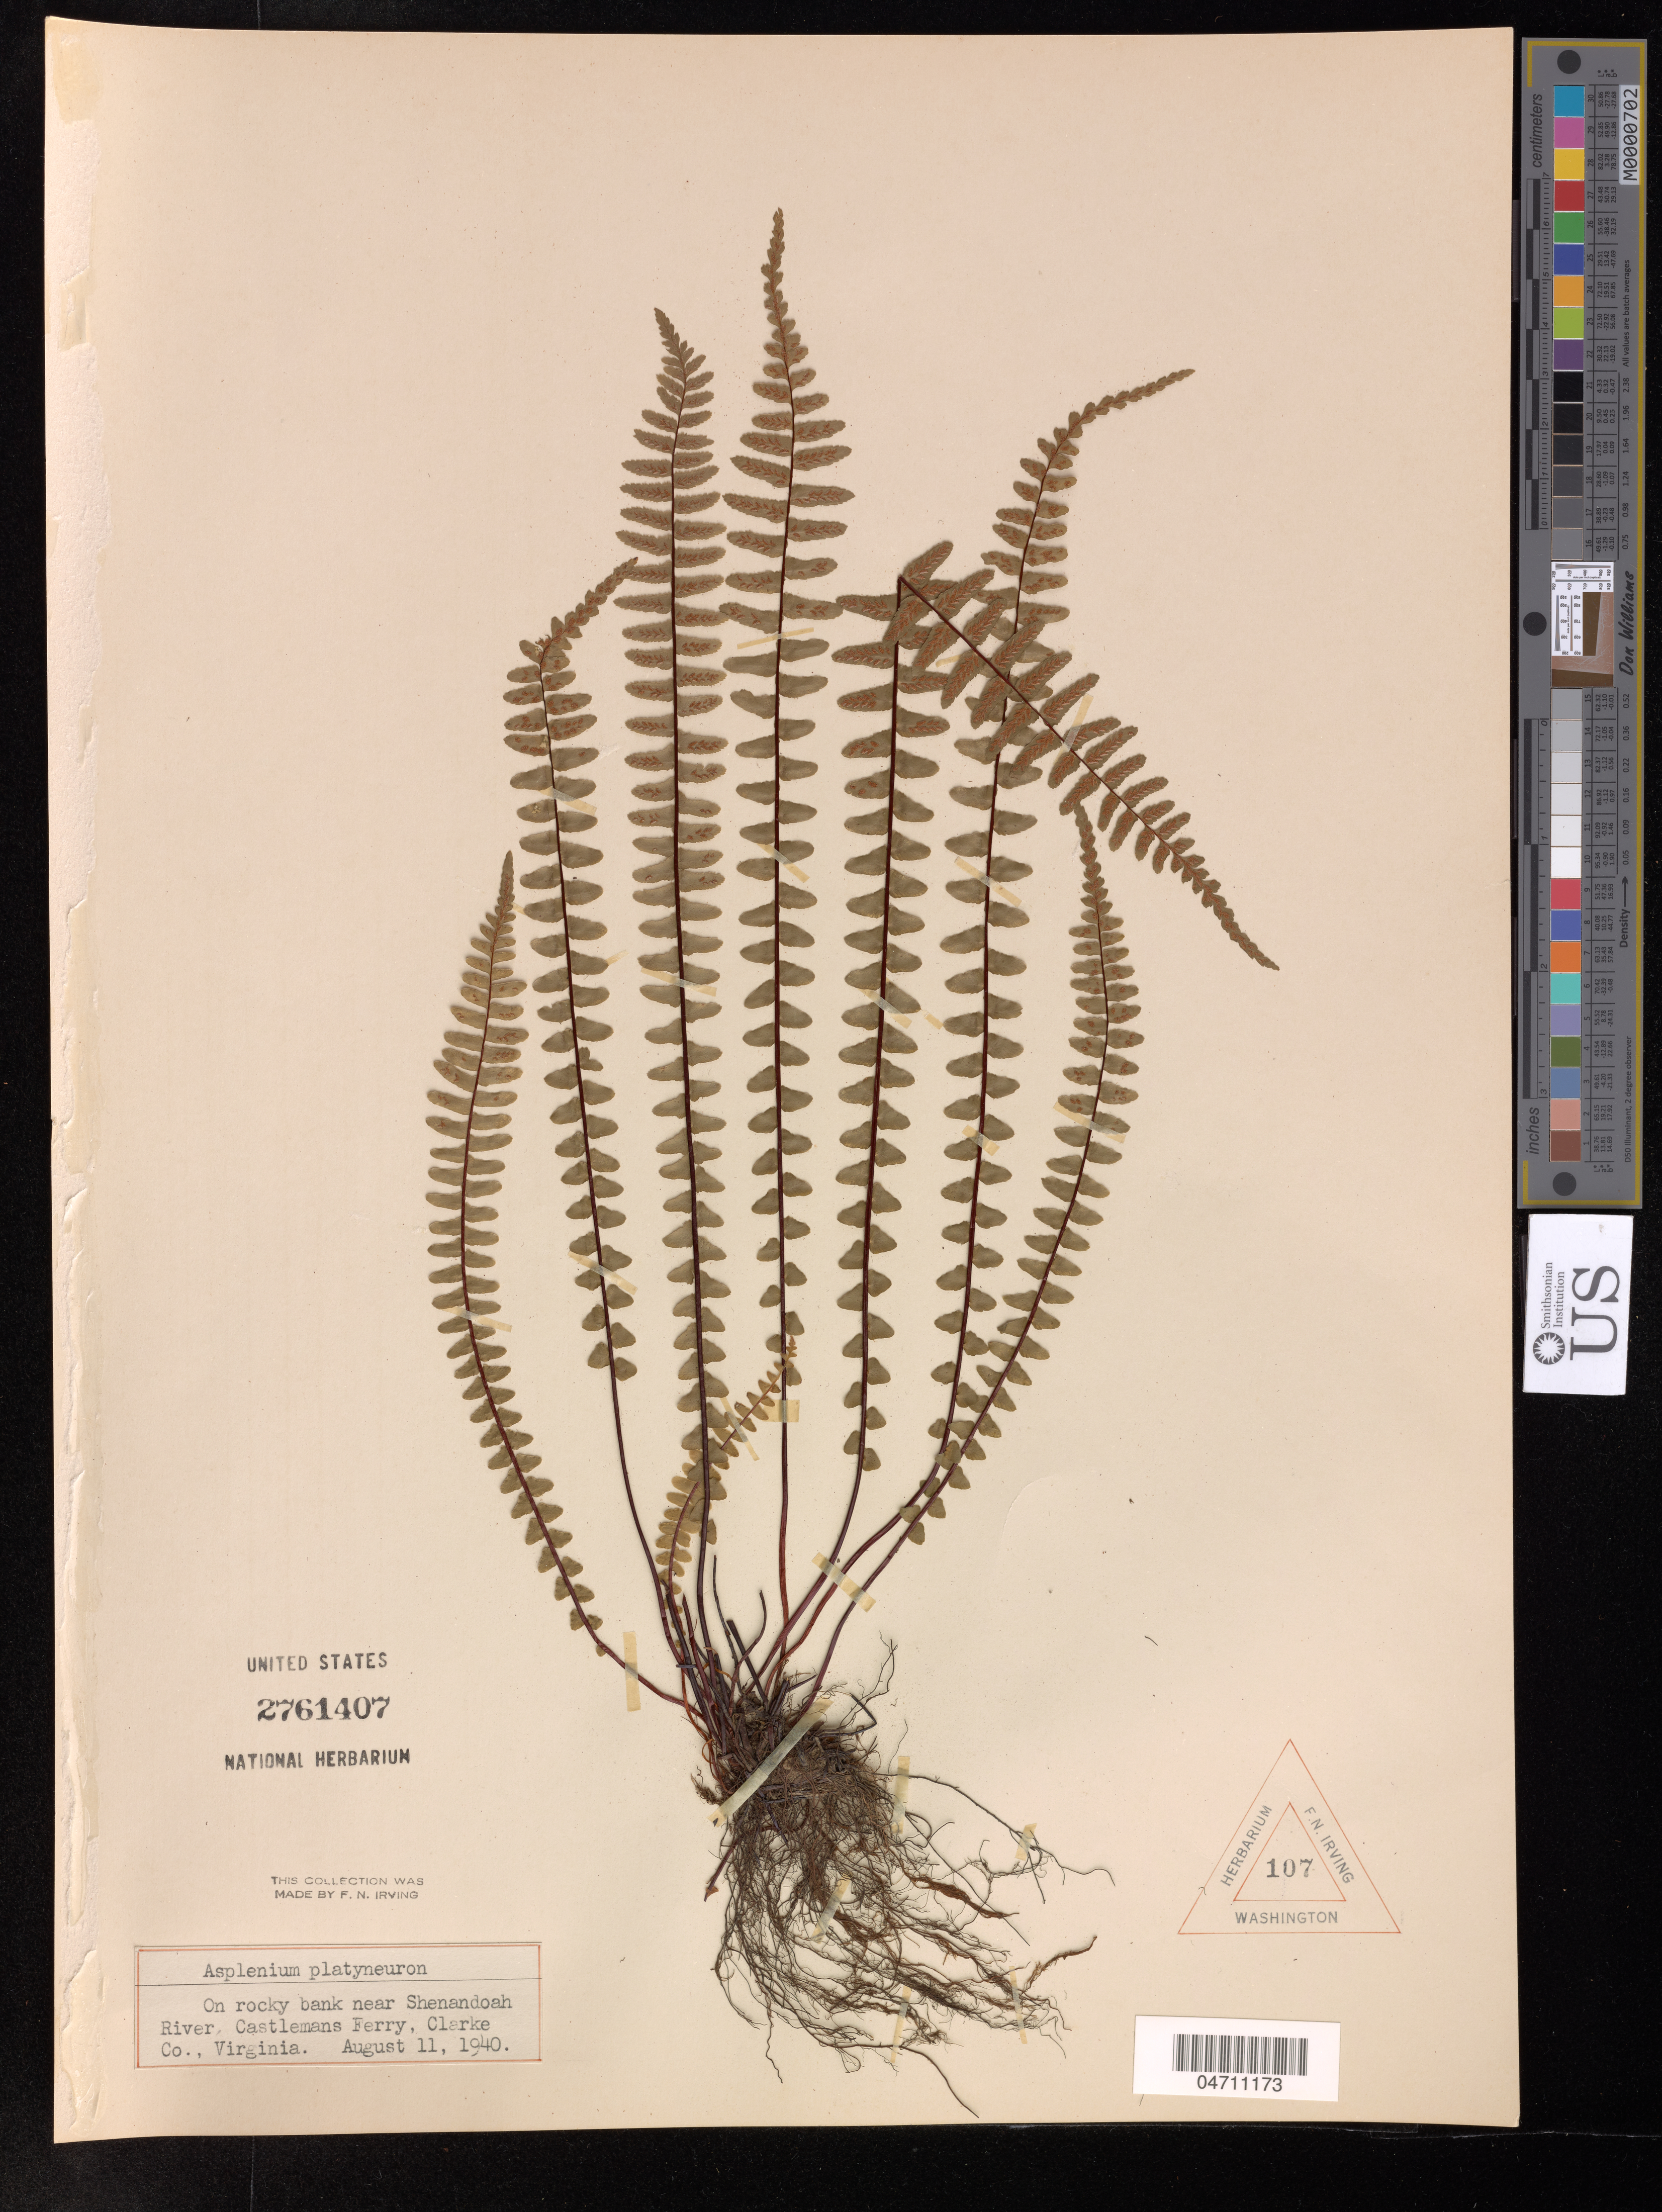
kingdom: Plantae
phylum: Tracheophyta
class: Polypodiopsida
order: Polypodiales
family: Aspleniaceae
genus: Asplenium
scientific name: Asplenium platyneuron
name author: (L.) Britton, Stearns & Poggenb.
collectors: F. Irving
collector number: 107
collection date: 1940-08-11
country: United States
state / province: Virginia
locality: Near Shenandoah River, Castlemans Ferry, Clarke Co.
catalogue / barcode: US 2761407